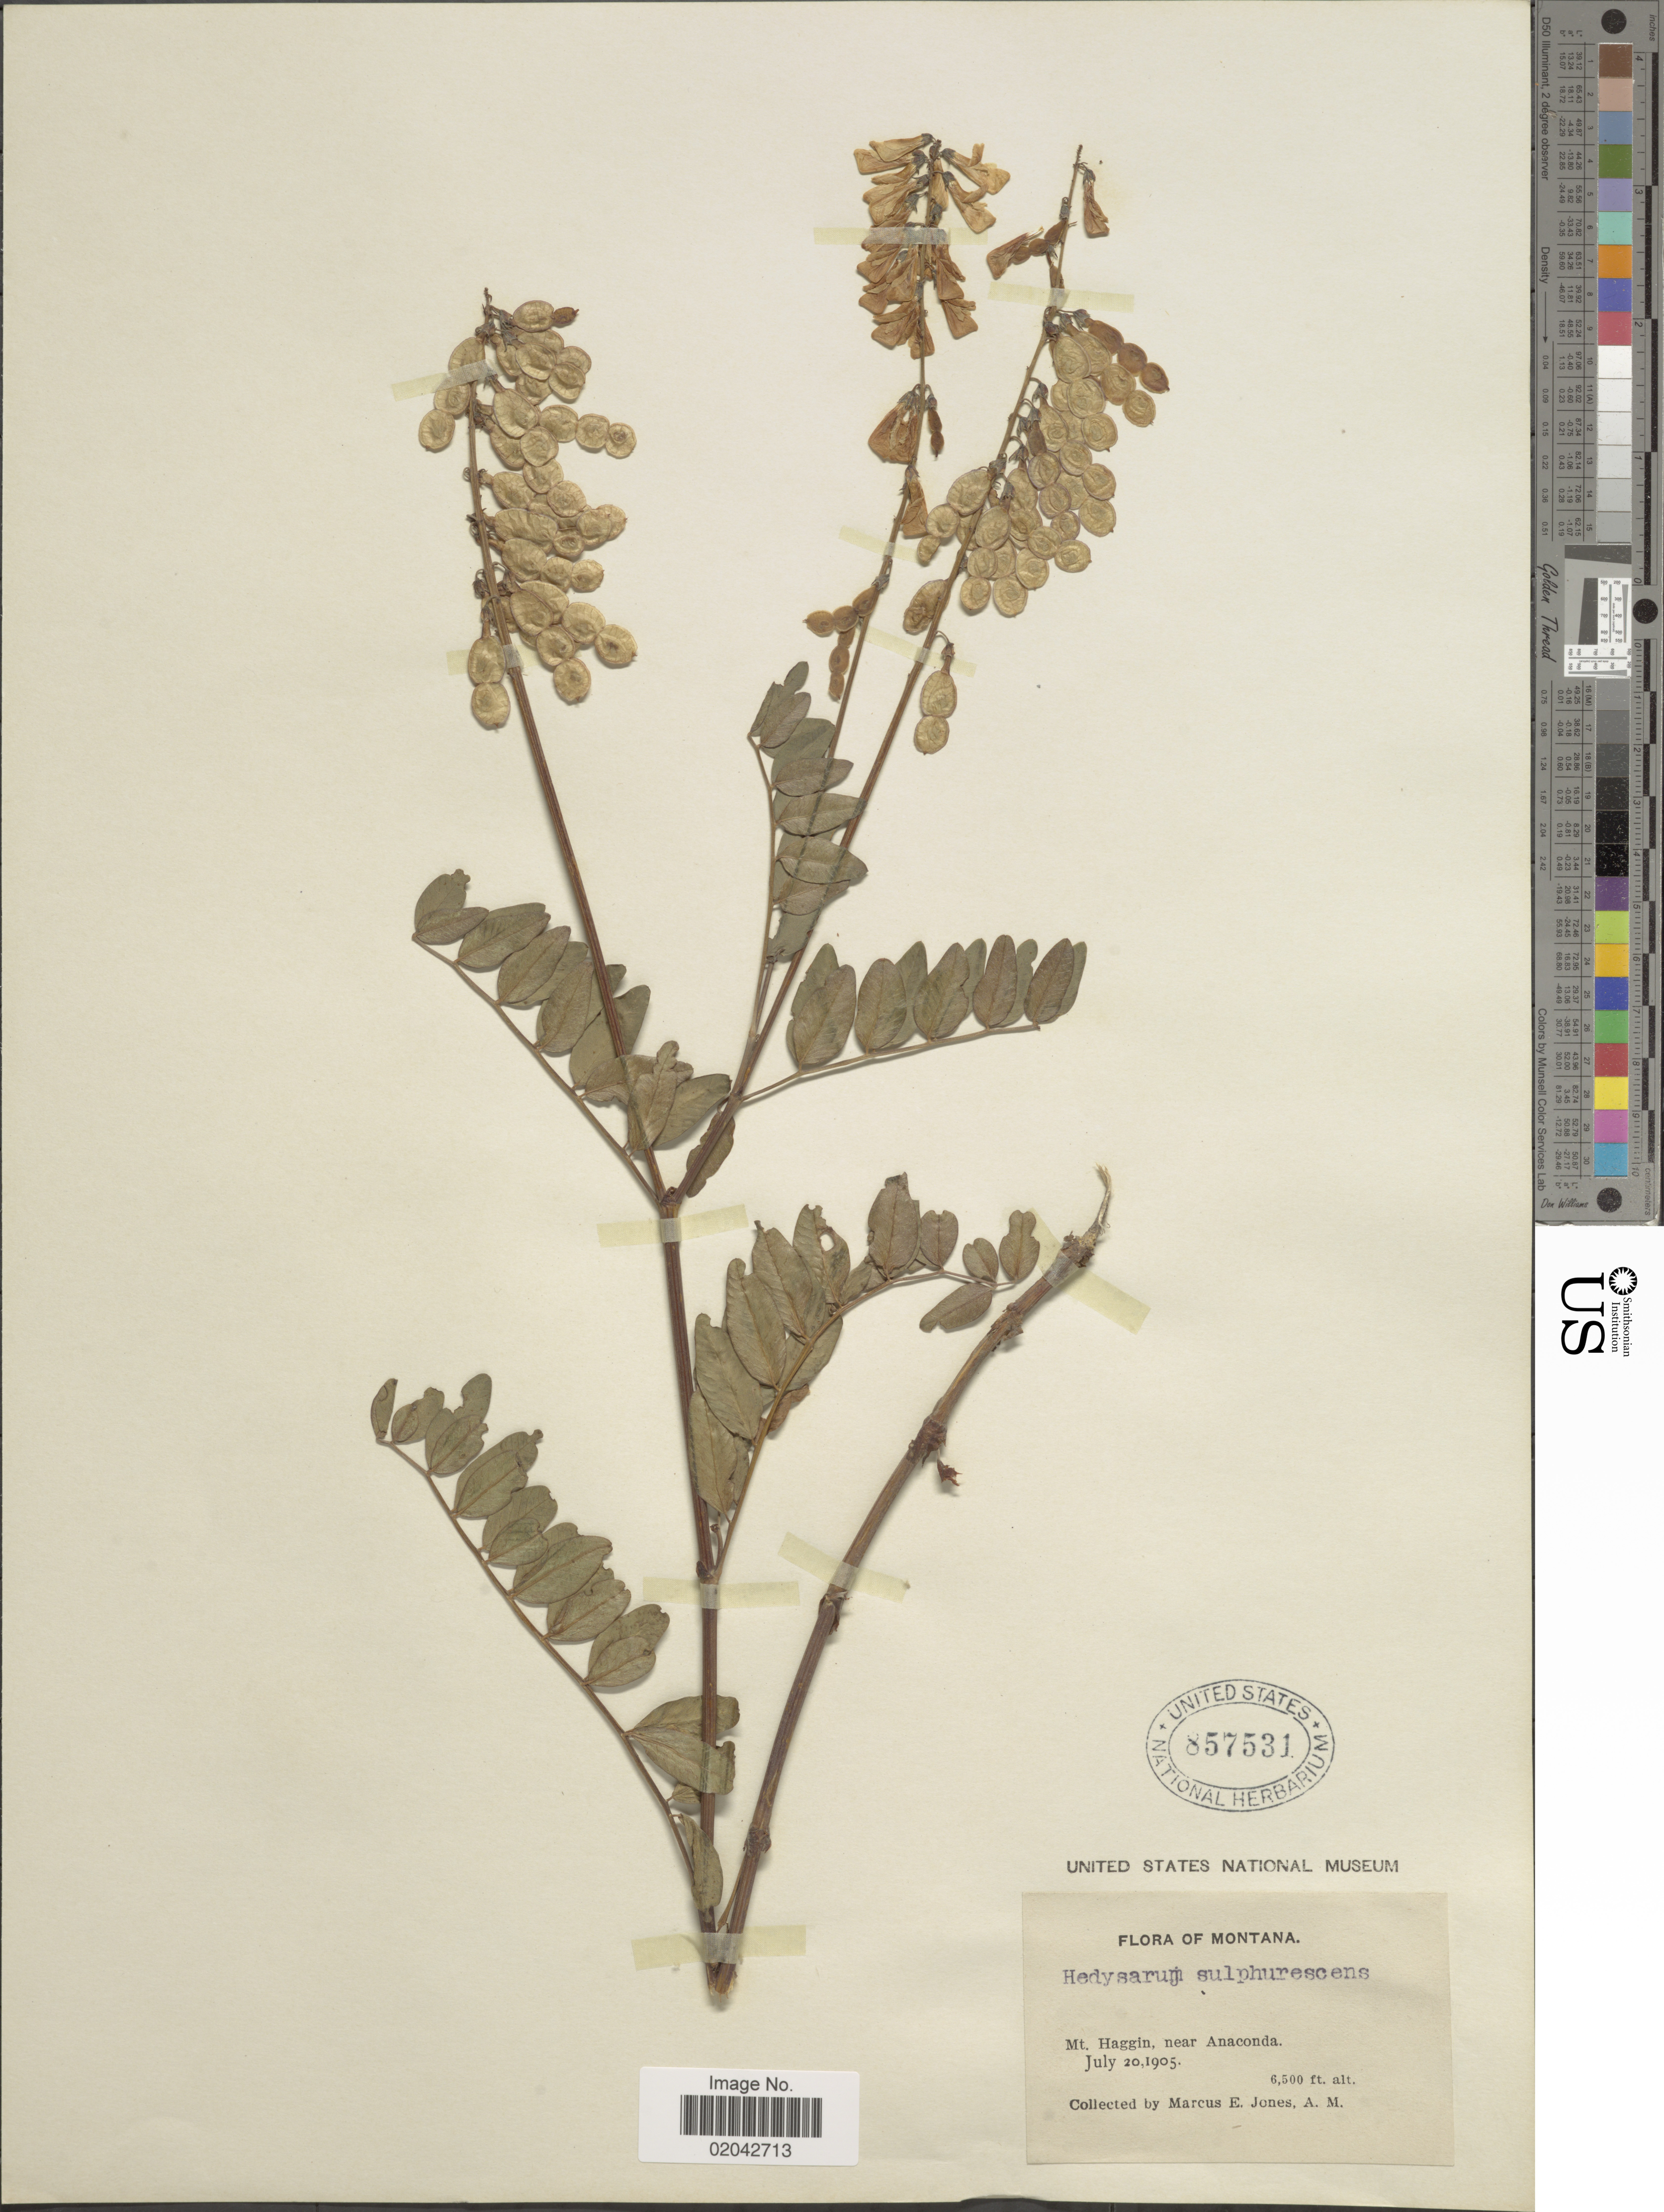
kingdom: Plantae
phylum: Tracheophyta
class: Magnoliopsida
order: Fabales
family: Fabaceae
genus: Hedysarum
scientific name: Hedysarum sulphurescens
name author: Rydb.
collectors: M. E. Jones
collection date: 1905-07-20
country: United States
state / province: Montana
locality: Mt. Haggin, near Anaconda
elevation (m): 1981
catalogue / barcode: US 857531